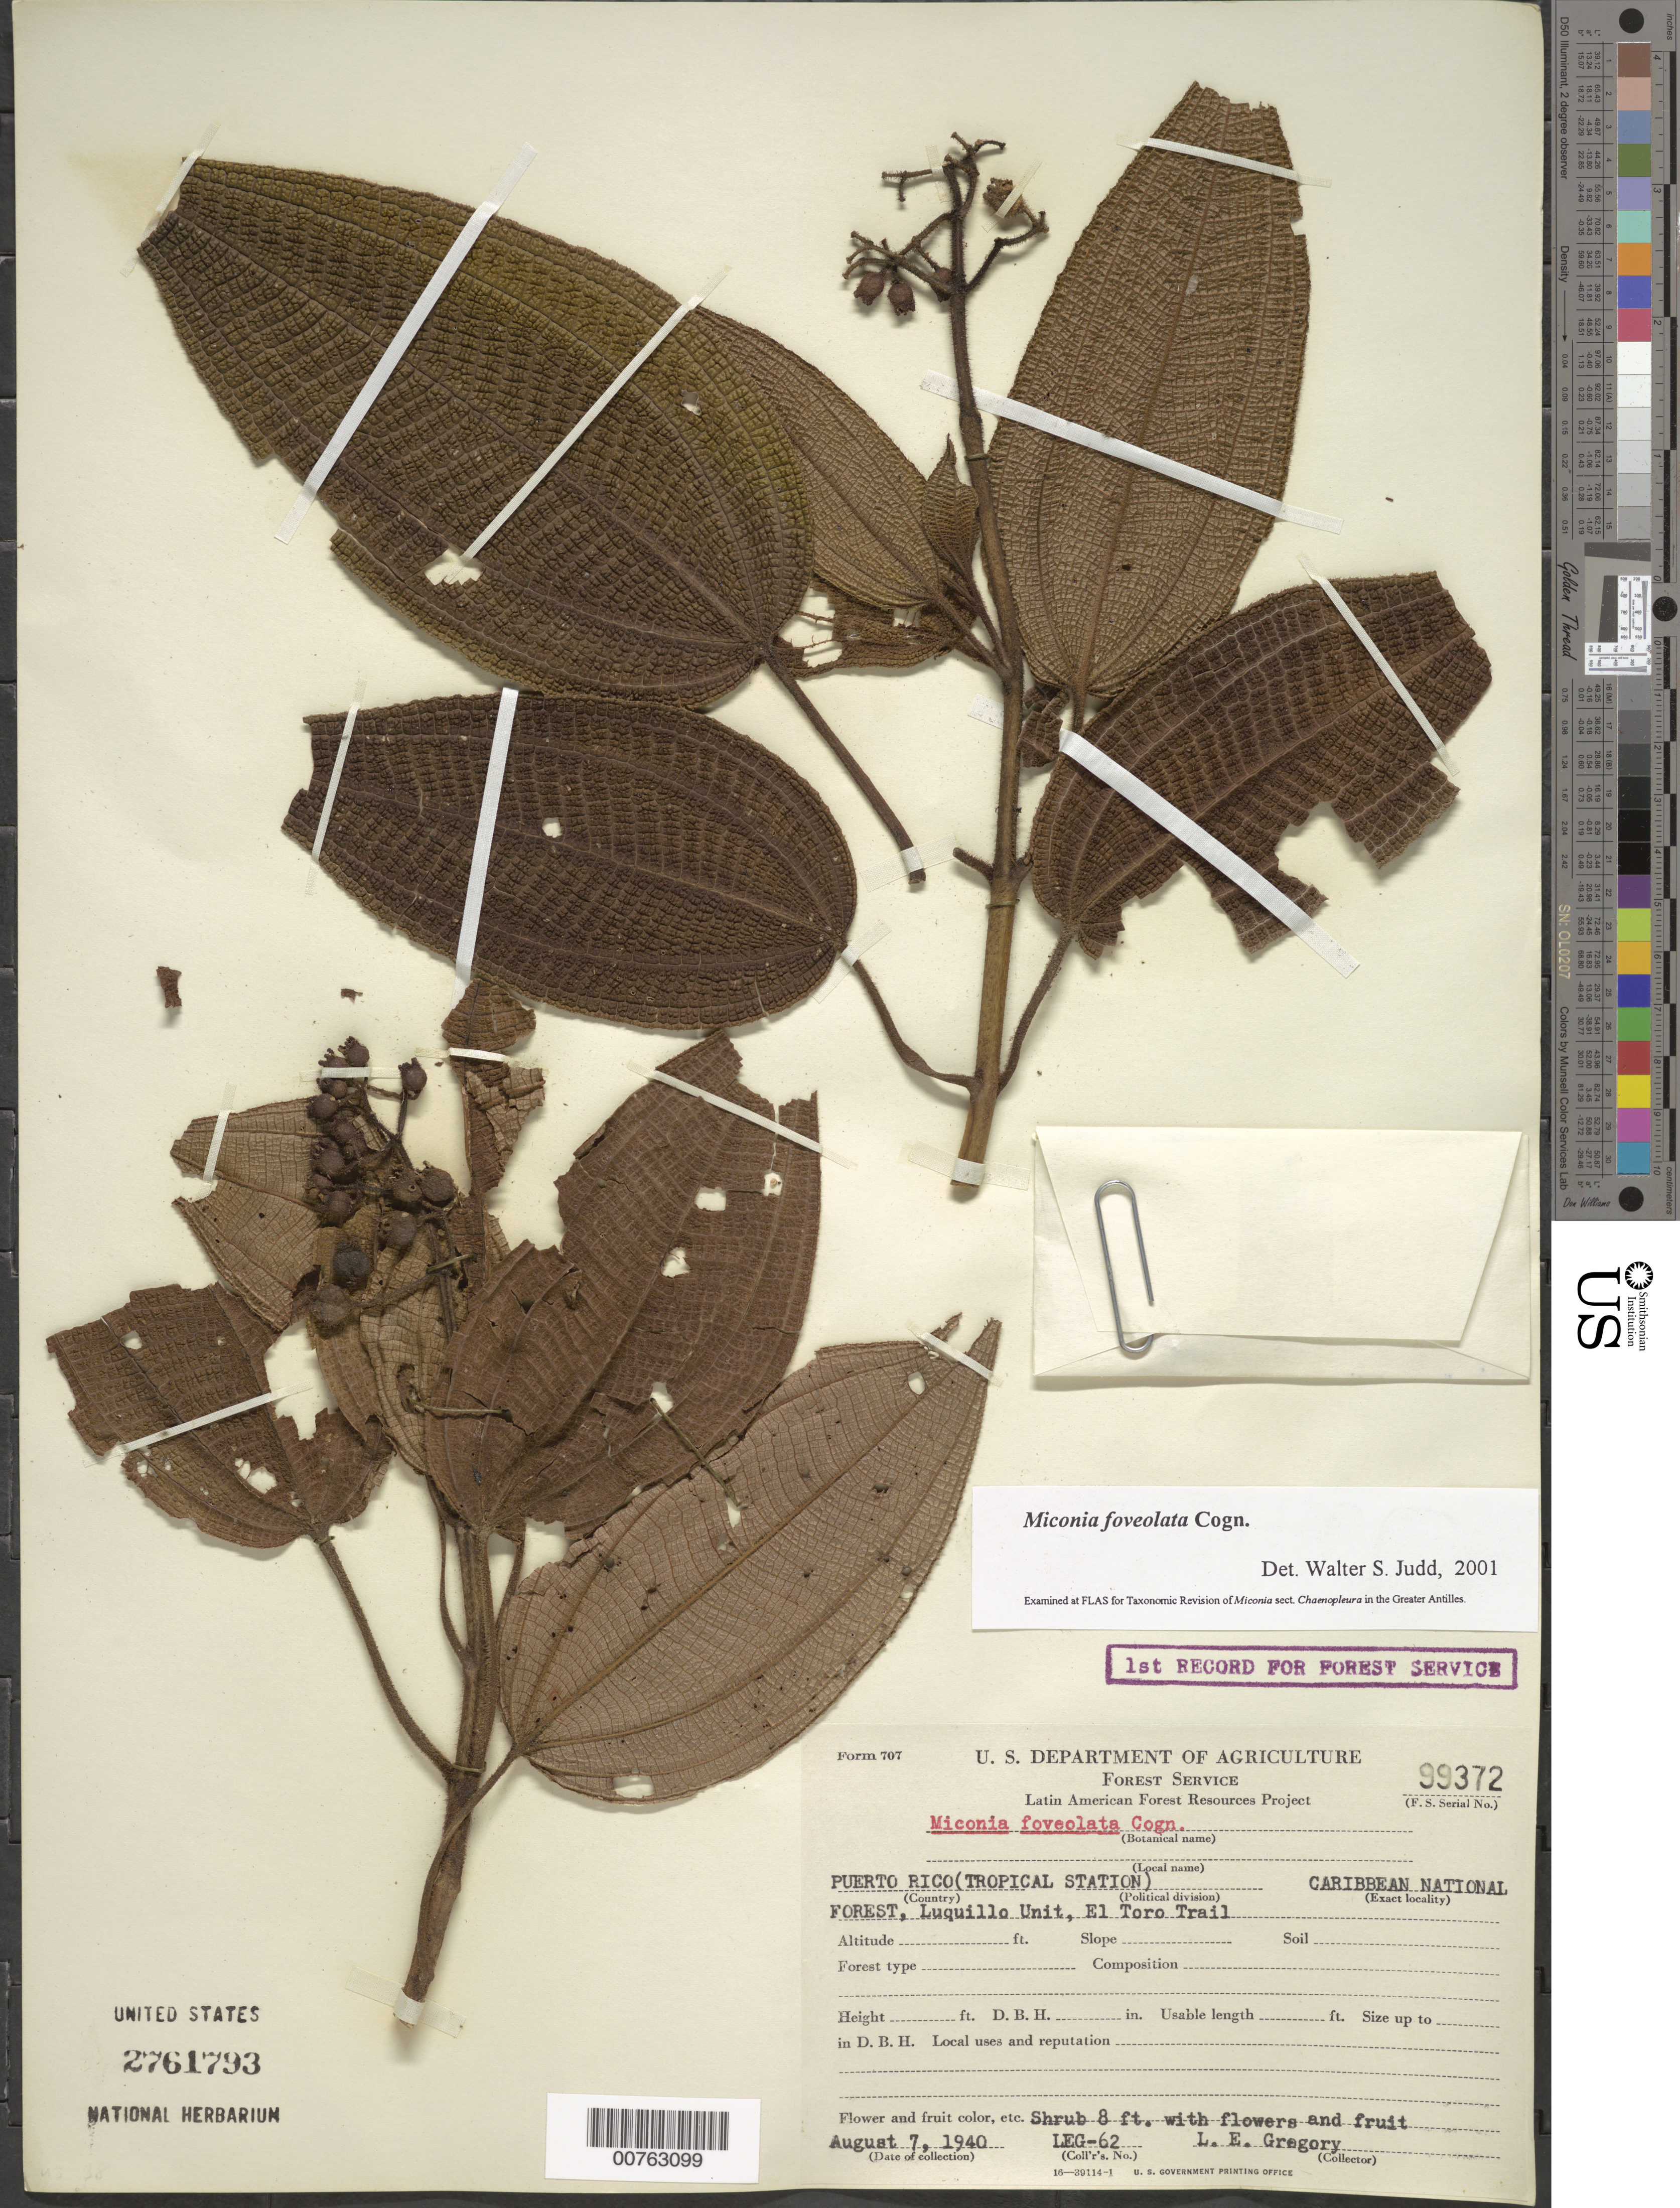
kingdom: Plantae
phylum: Tracheophyta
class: Magnoliopsida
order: Myrtales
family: Melastomataceae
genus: Miconia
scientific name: Miconia foveolata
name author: Cogn.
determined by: Judd, Walter S.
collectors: L. E. Gregory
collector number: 62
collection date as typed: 07 Aug 1940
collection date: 1940-08-07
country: Puerto Rico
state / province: Luquillo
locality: Caribbean National Forest, Luquillo Unit, El Toro Trail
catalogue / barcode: US 2761793